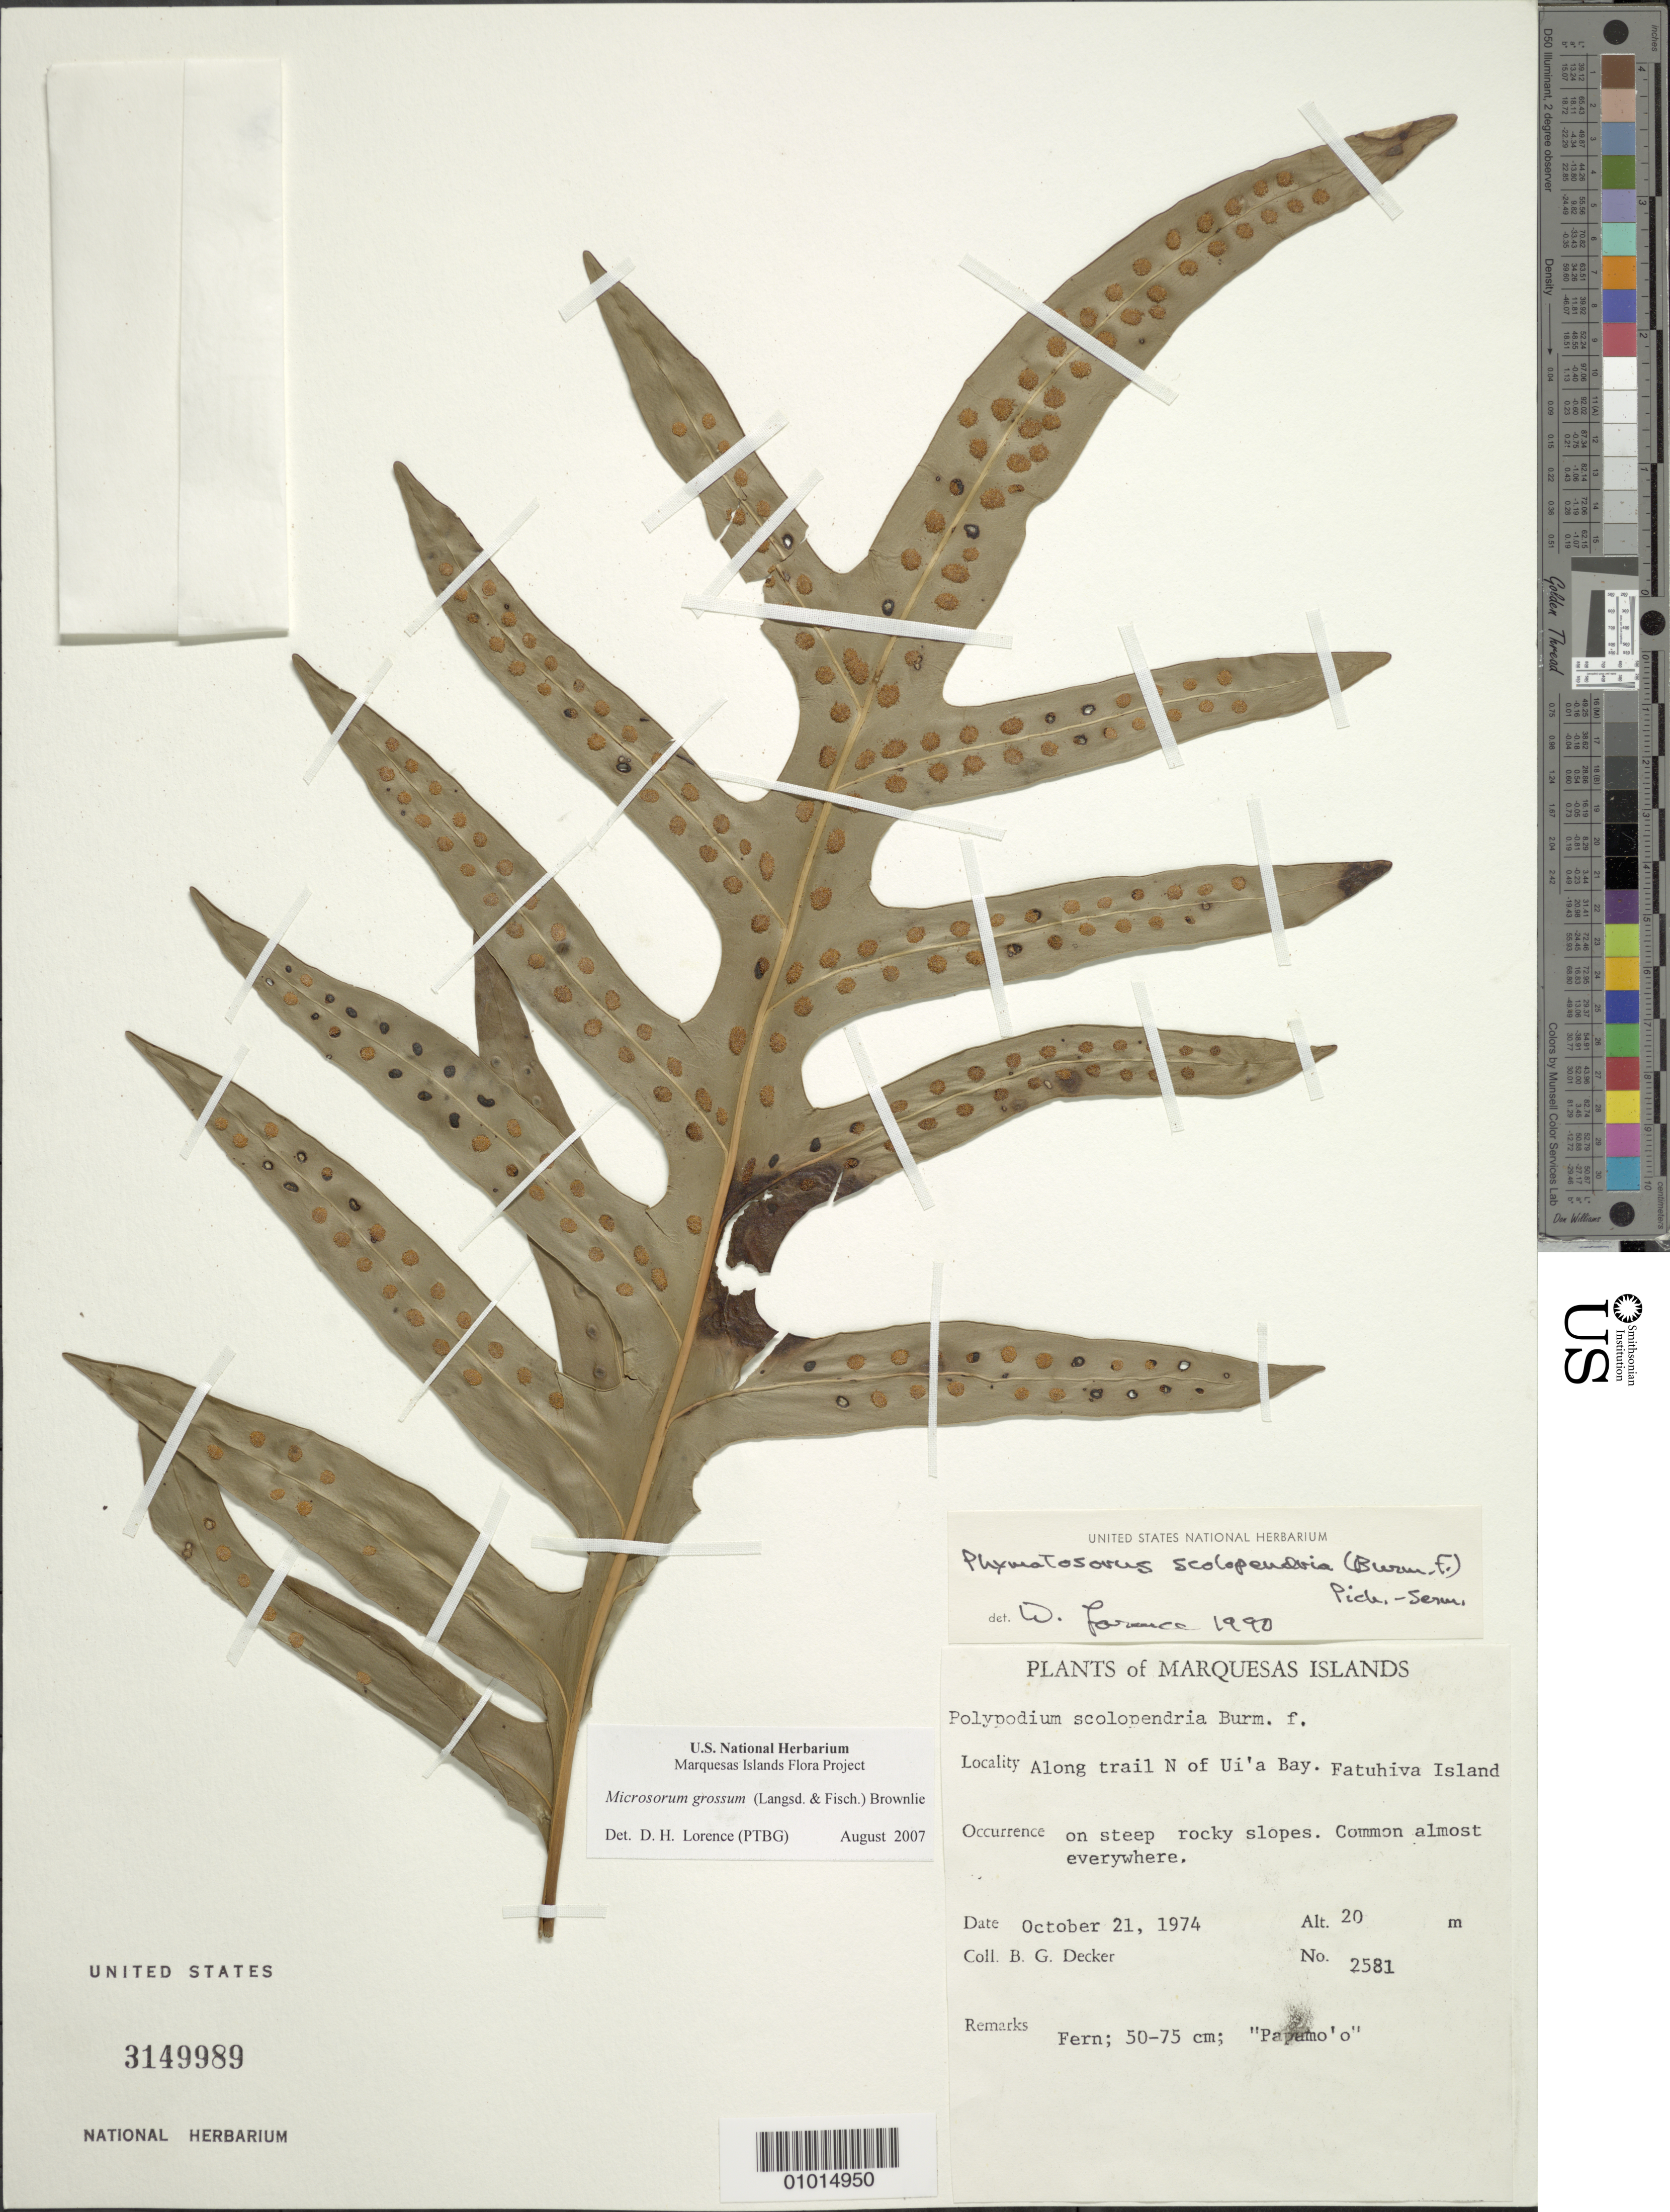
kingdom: Plantae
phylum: Tracheophyta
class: Polypodiopsida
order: Polypodiales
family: Polypodiaceae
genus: Microsorum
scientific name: Microsorum grossum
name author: (Langsd. & Fisch.) S.B. Andrews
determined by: Lorence, David H., (PTBG), National Tropical Botanical Garden (UNITED STATES)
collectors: B. G. Decker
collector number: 2581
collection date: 1974-10-21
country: French Polynesia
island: Fatu Hiva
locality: trail N of Ui'a Bay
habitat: On steep rocky slopes; common almost everywhere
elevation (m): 20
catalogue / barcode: US 3149989